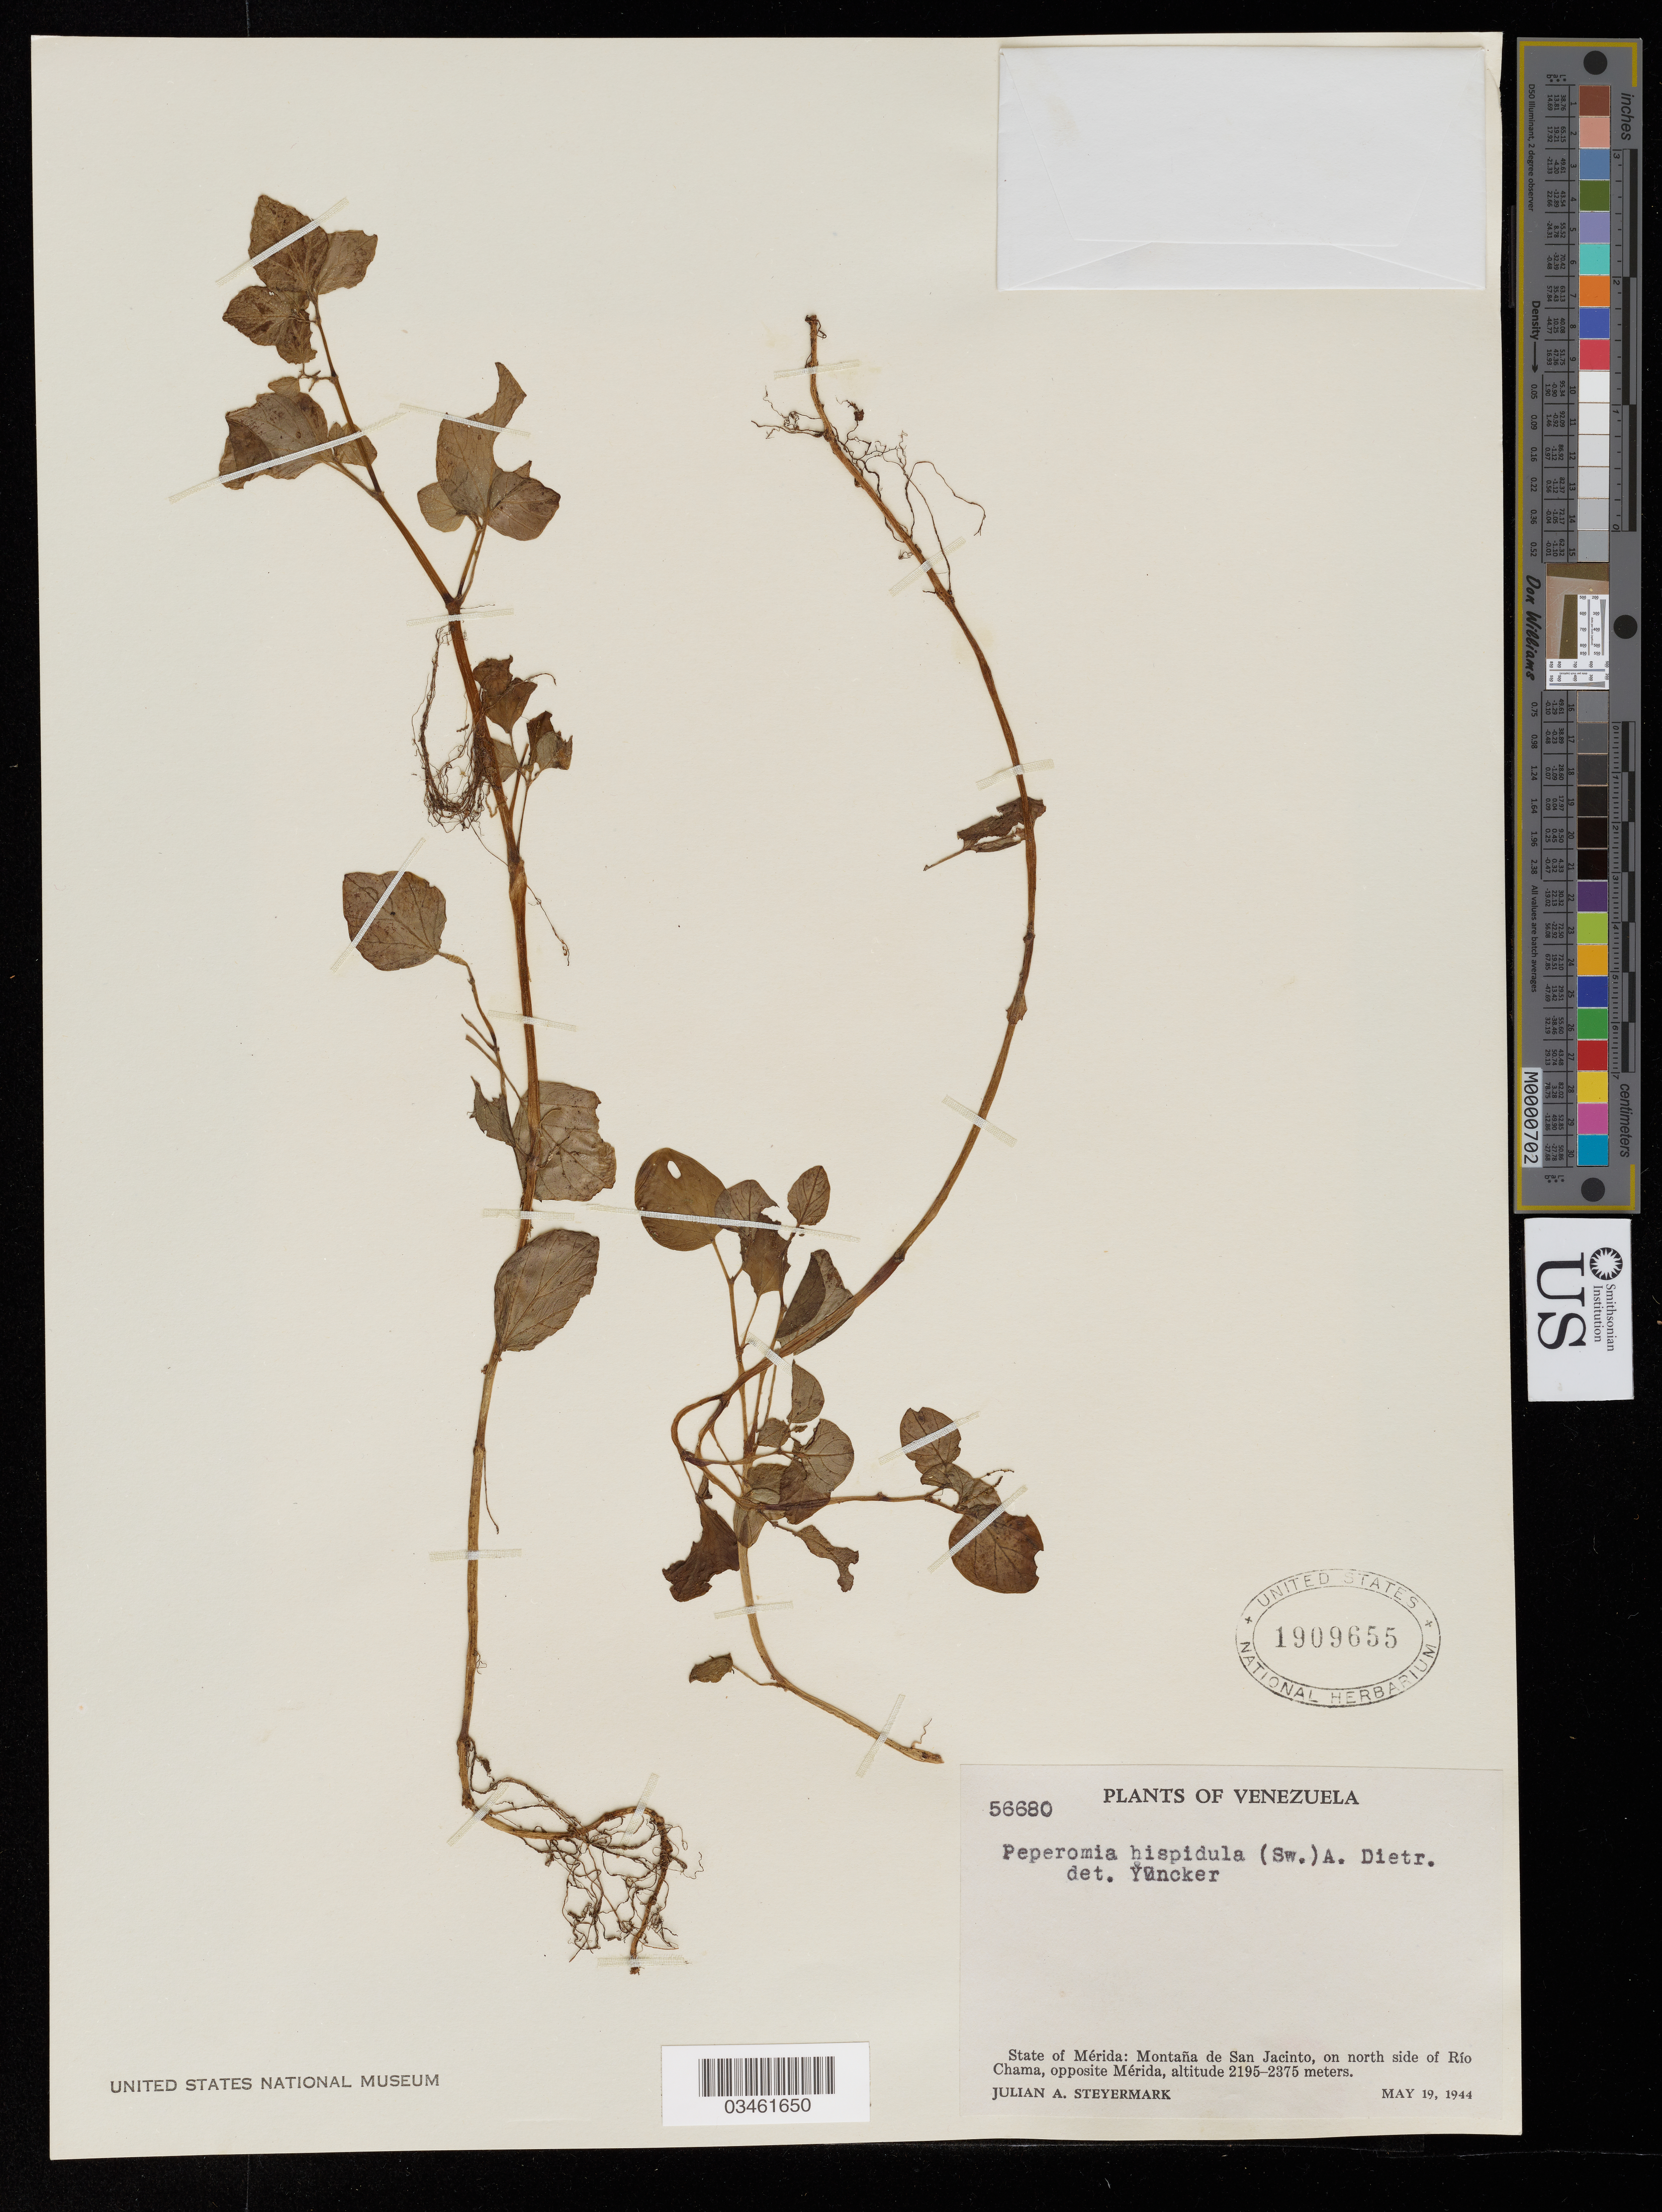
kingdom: Plantae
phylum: Tracheophyta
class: Magnoliopsida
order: Piperales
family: Piperaceae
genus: Peperomia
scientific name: Peperomia hispidula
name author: (Sw.) A. Dietr.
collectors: J. Steyermark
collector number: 56680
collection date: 1944-05-19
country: Venezuela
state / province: Merida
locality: Montaña de San Jacinto, on north side of Río Chama, opposite Mérida.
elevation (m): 2195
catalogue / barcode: US 1909655